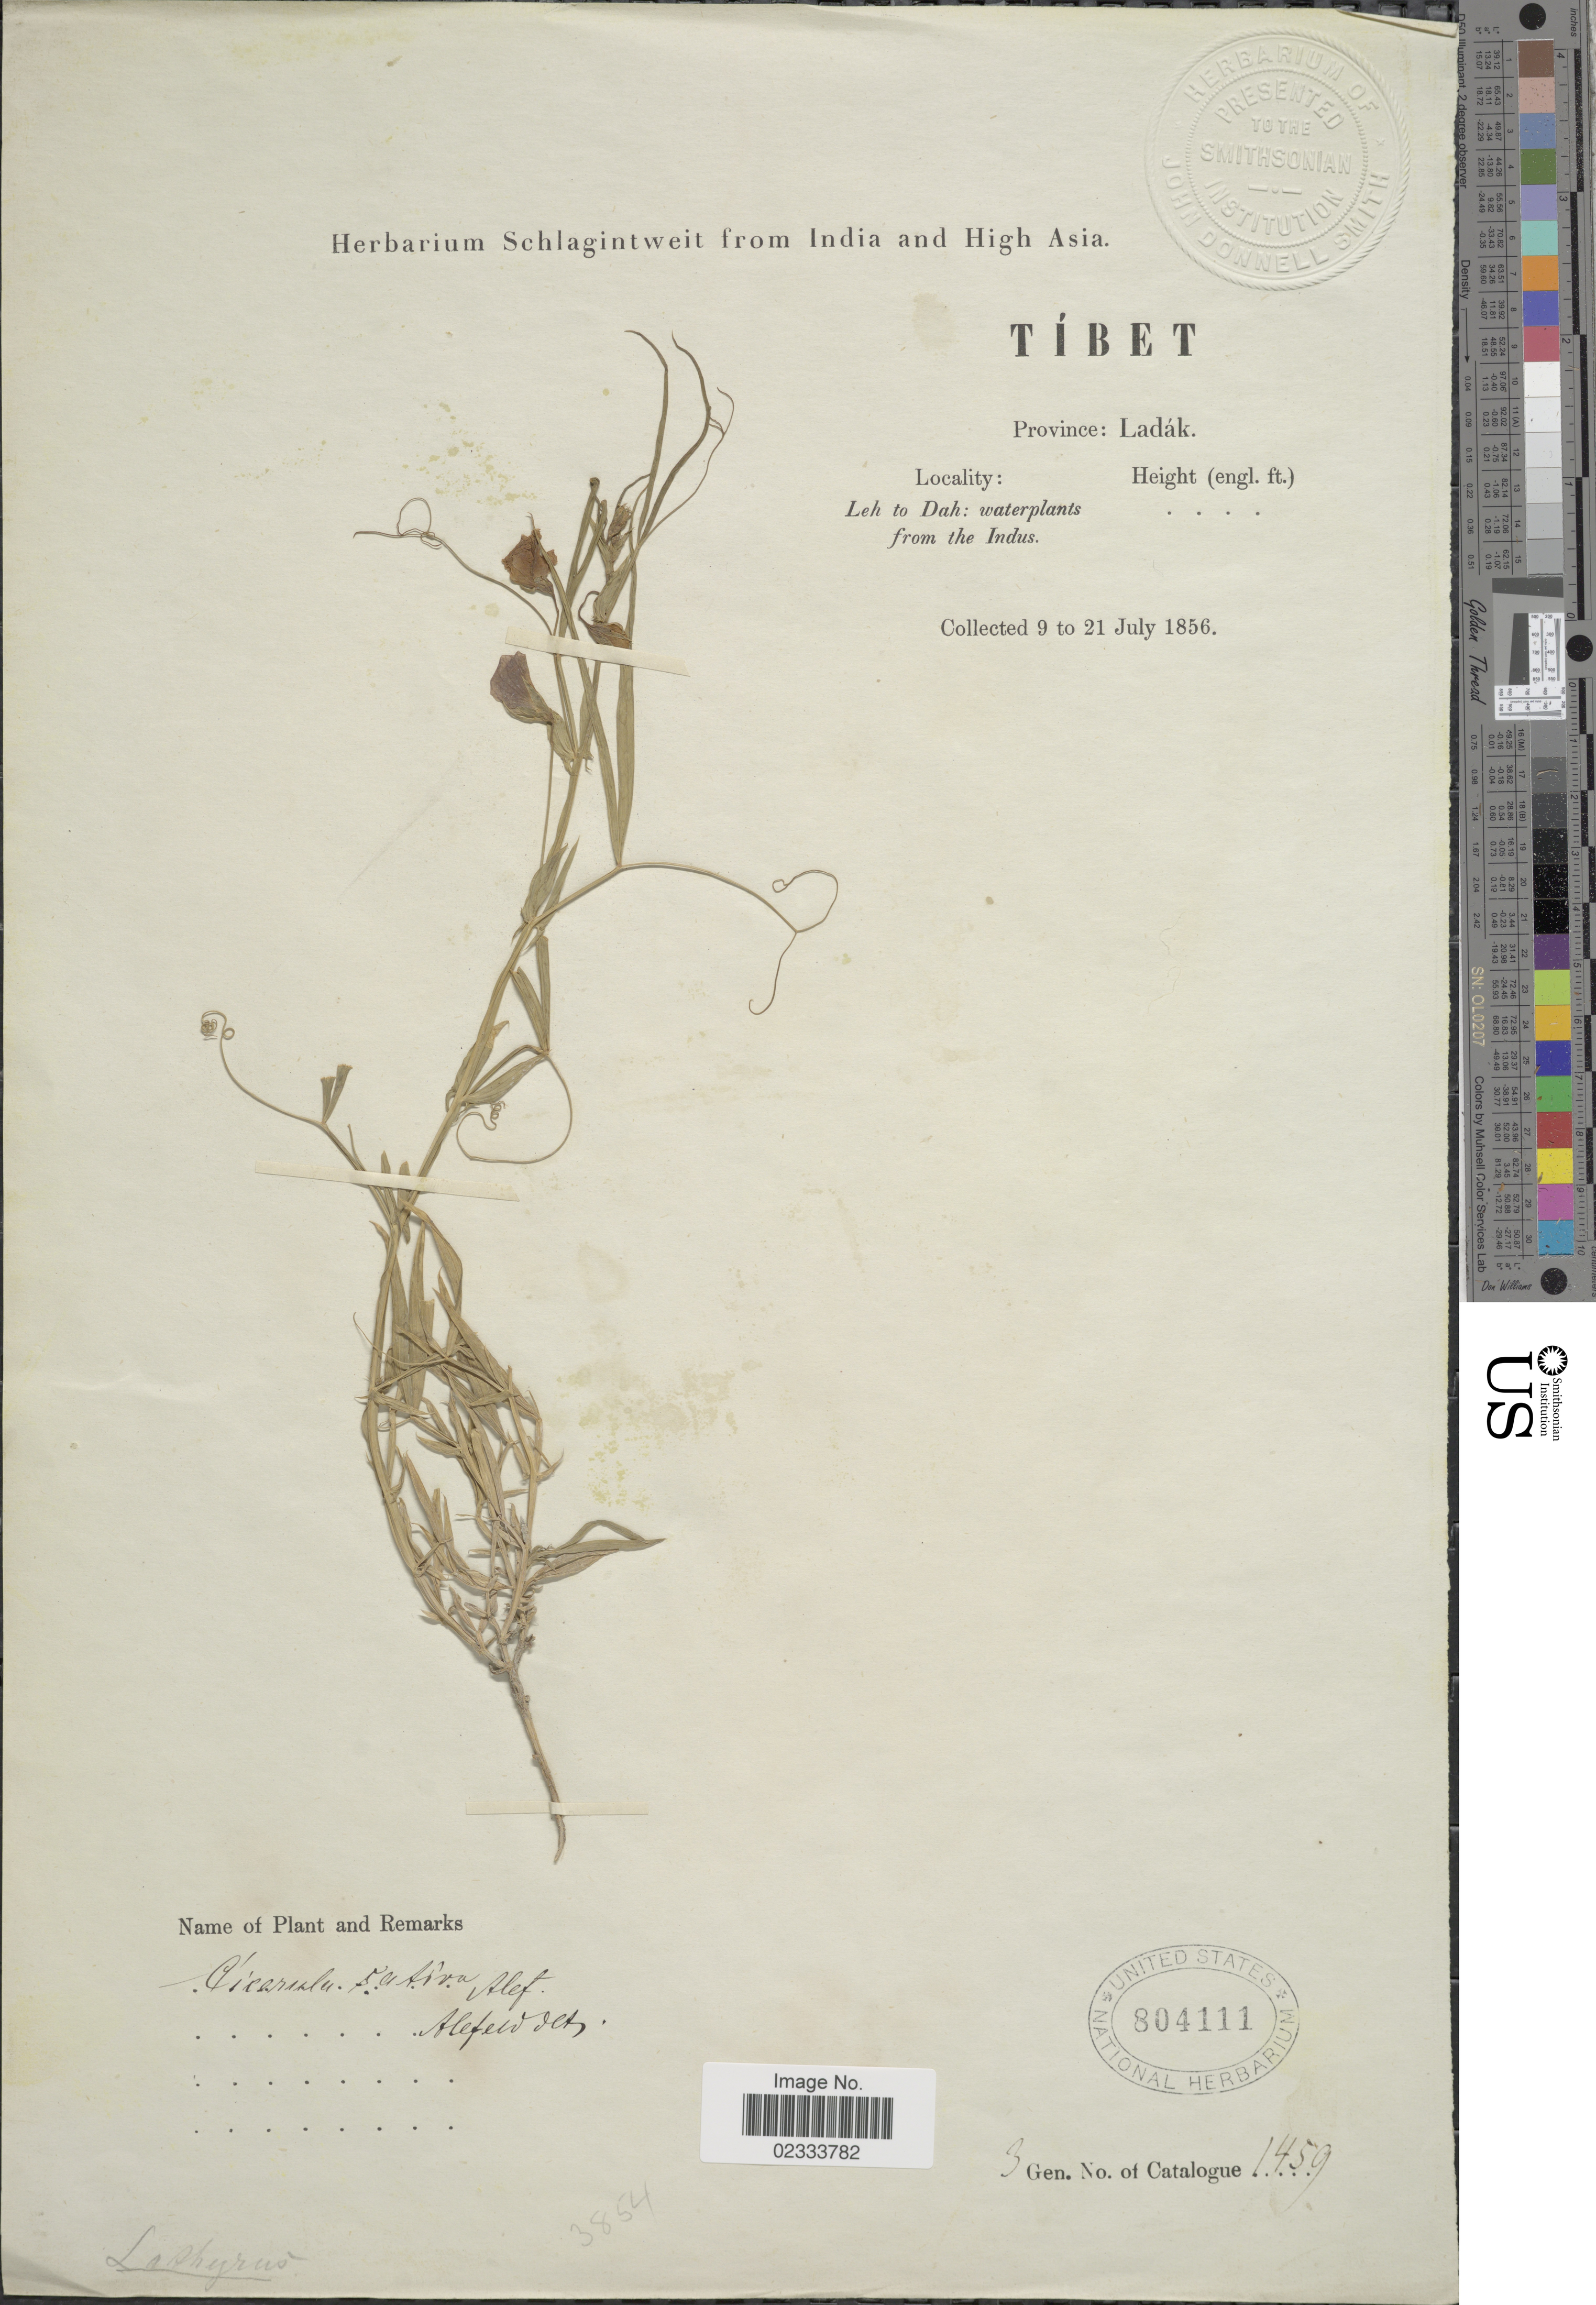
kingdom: Plantae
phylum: Tracheophyta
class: Magnoliopsida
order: Fabales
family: Fabaceae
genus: Lathyrus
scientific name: Lathyrus sativus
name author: L.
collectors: ex herb. Schlagintweit from India and High Asia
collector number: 1459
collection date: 1856-07-09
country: India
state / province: Ladakh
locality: Tibet, Province: Ladak, Leh to Dah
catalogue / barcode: US 804111